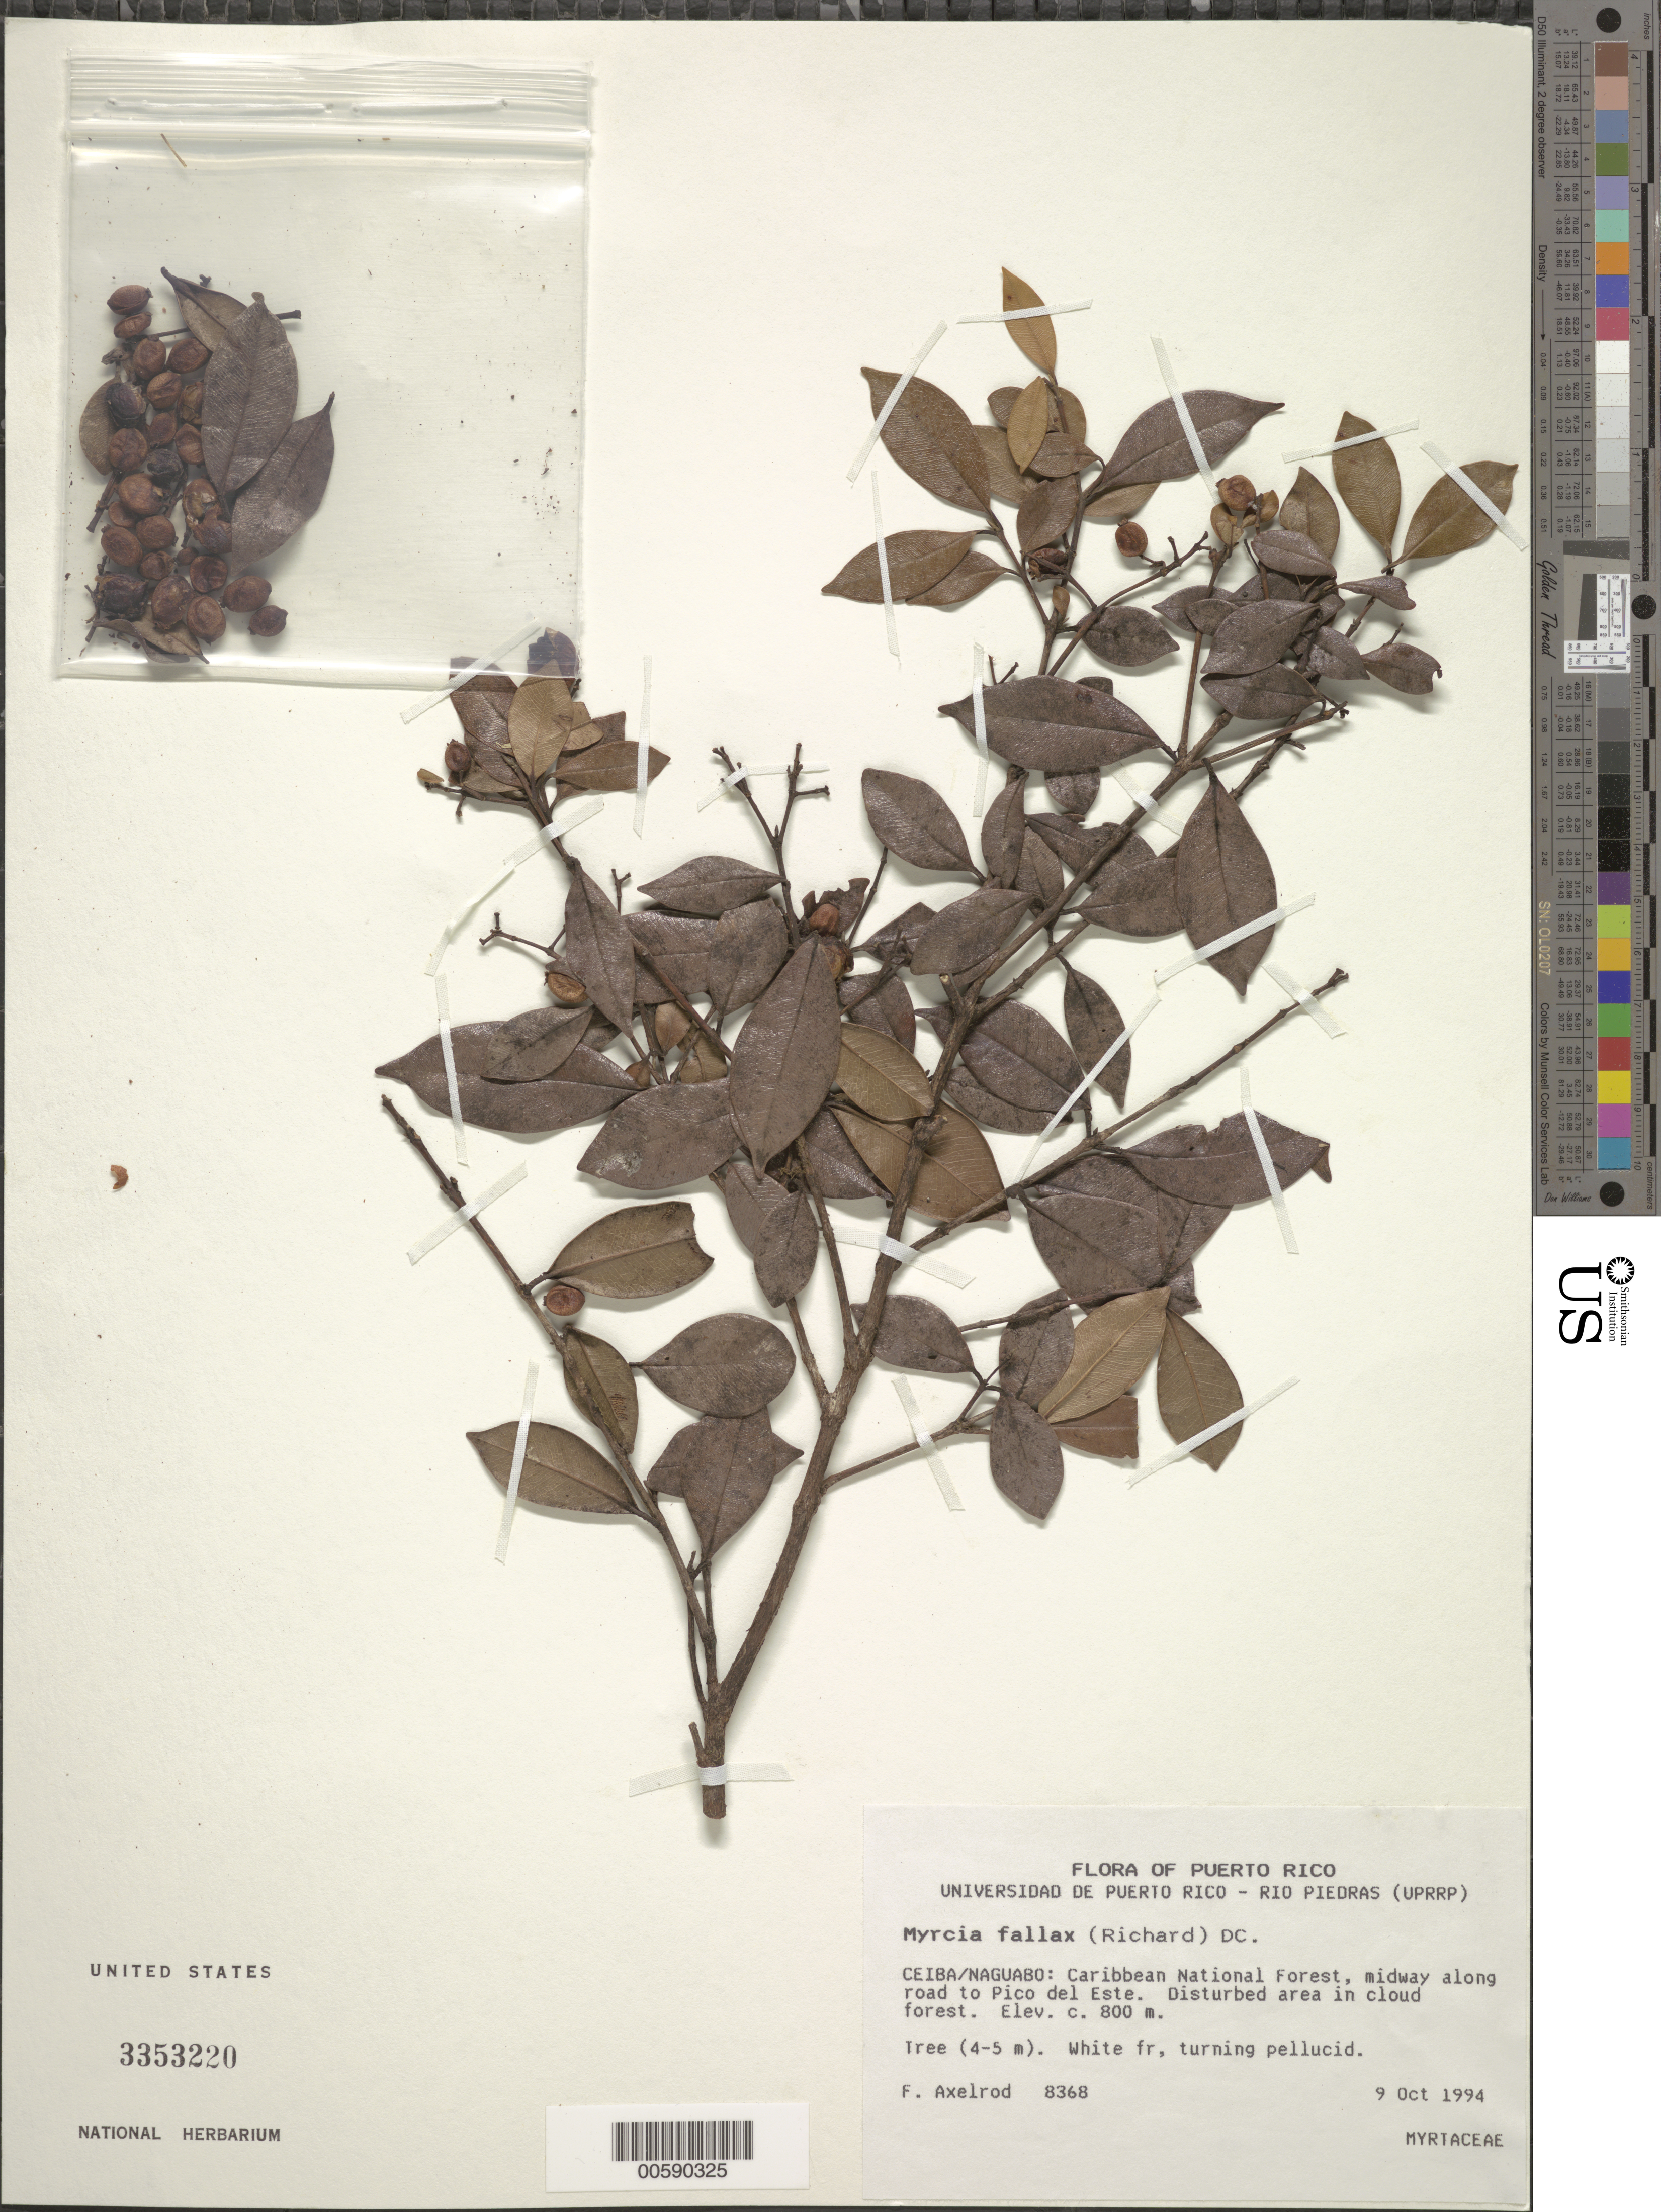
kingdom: Plantae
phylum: Tracheophyta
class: Magnoliopsida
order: Myrtales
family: Myrtaceae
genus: Myrcia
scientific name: Myrcia splendens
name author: (Sw.) DC.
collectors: F. S. Axelrod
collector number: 8368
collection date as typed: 09 Oct 1994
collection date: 1994-10-09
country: Puerto Rico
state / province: Naguabo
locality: Cieba/Naguabo: Caribbean National Forest, midway along road to Pico del Este.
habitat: Disturbed area in cloud forestt.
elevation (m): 800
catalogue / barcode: US 3353220